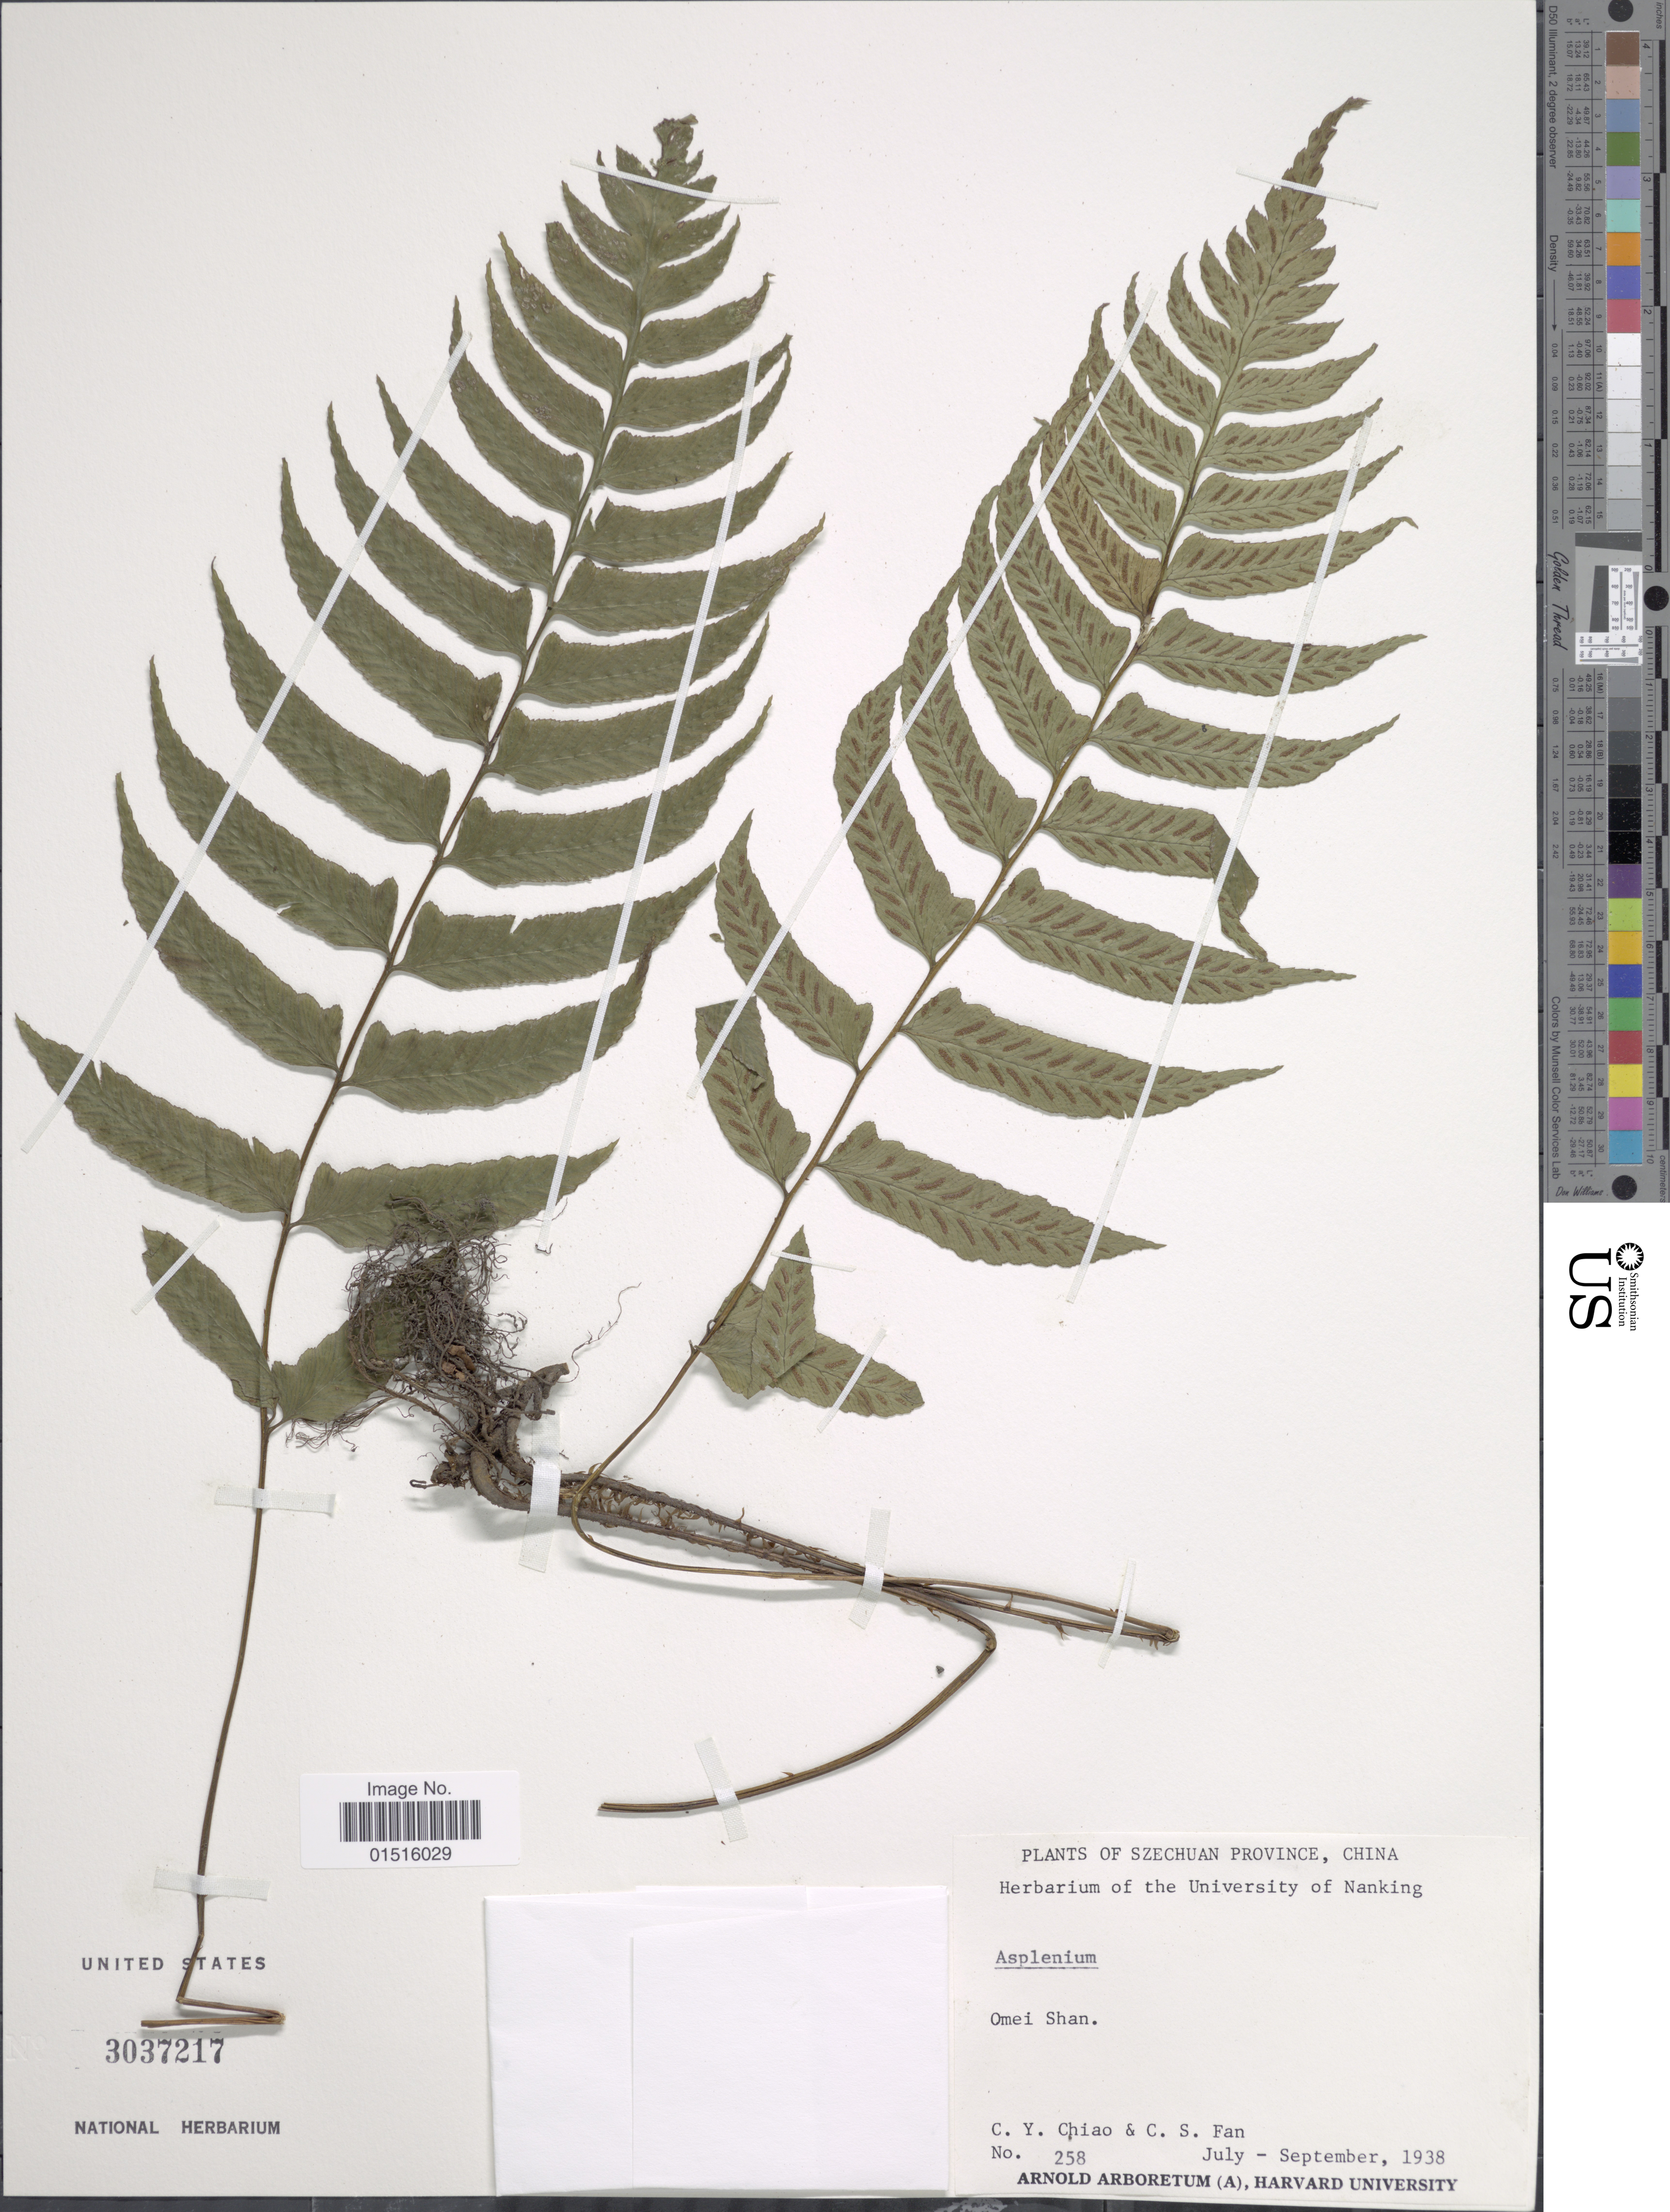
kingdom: Plantae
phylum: Tracheophyta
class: Polypodiopsida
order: Polypodiales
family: Aspleniaceae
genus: Asplenium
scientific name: Asplenium sp.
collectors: C. Y. Chiao & C. S. Fan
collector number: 258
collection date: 1938-07/1938-09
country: China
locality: Szechuan Province, Omei Shan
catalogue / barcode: US 3037217